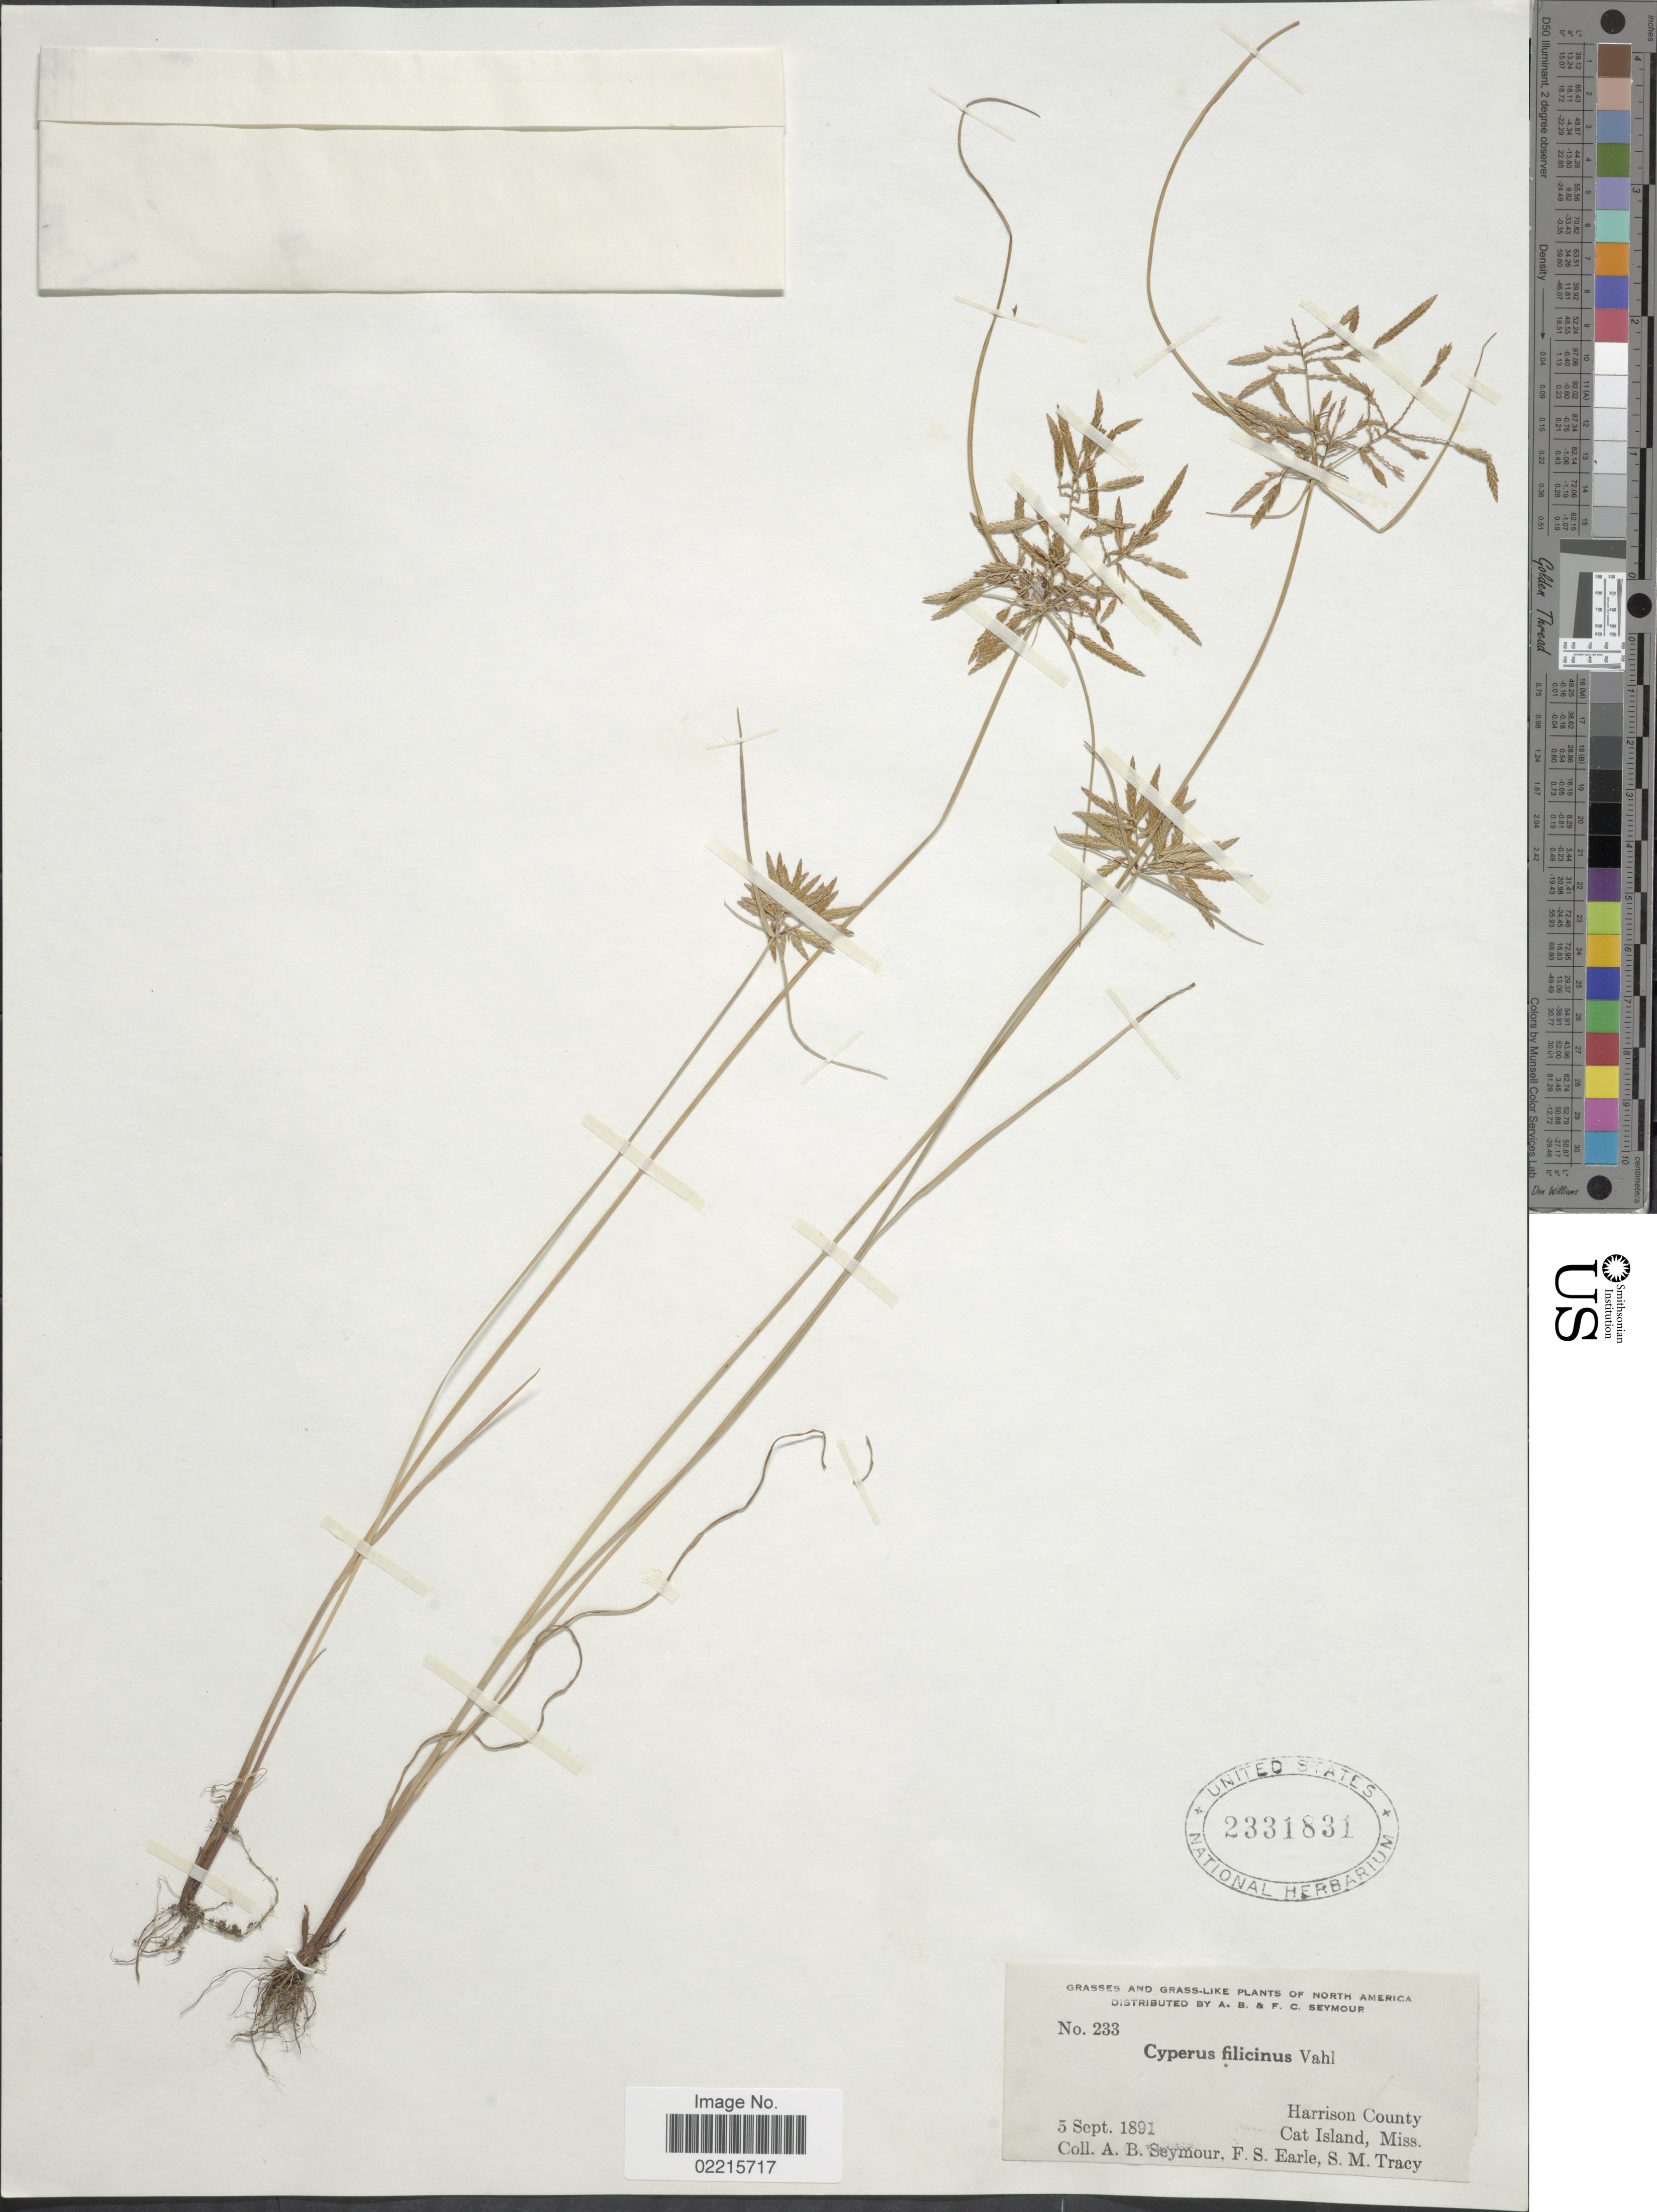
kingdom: Plantae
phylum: Tracheophyta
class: Liliopsida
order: Poales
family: Cyperaceae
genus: Cyperus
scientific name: Cyperus filicinus Vahl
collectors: A. Seymour, F. S. Earle & S. Stracy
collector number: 233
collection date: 1891-09-05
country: United States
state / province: Mississippi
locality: Harrison County, Cat Island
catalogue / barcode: US 2331831